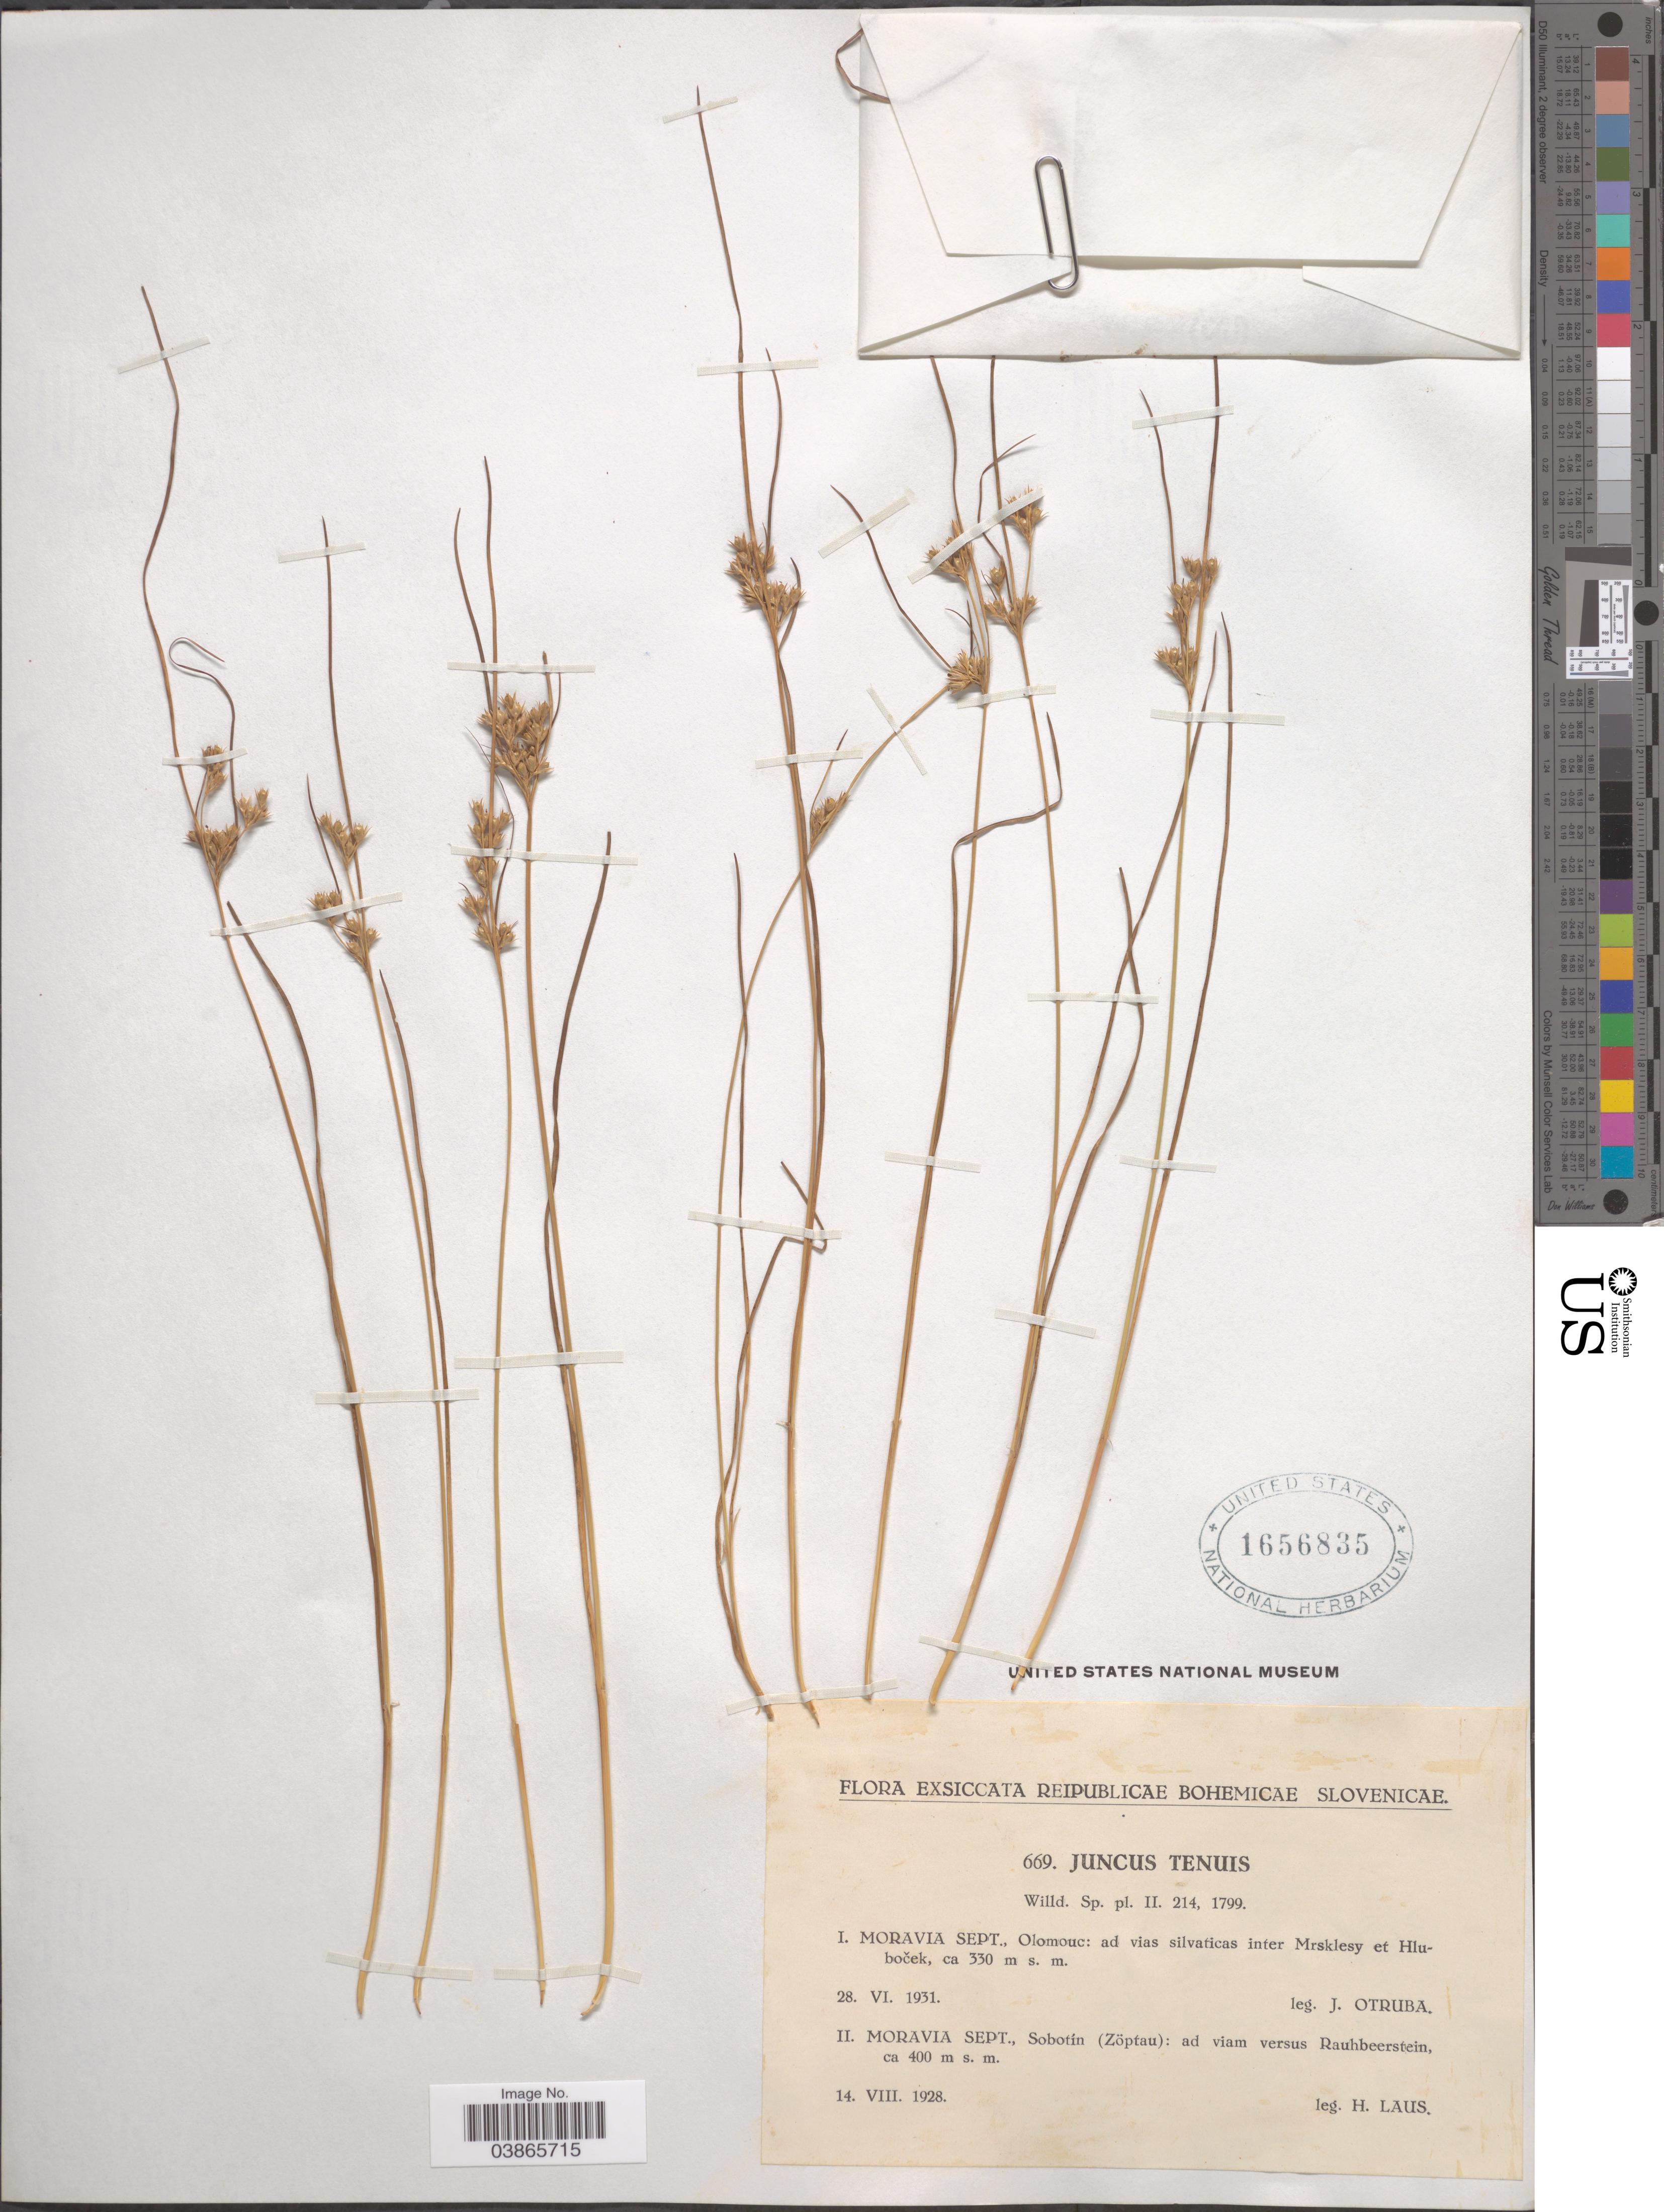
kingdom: Plantae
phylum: Tracheophyta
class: Liliopsida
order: Poales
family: Juncaceae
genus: Juncus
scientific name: Juncus tenuis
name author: Willd.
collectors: H. Laus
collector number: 669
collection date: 1928-08-14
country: Czechia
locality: Reipublicae Bohemicae Slovenicae. Moravia Sept., Sobotín (Zöptau): ad viam versus Rauhbeerstein.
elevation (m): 400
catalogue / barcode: US 1656835-2